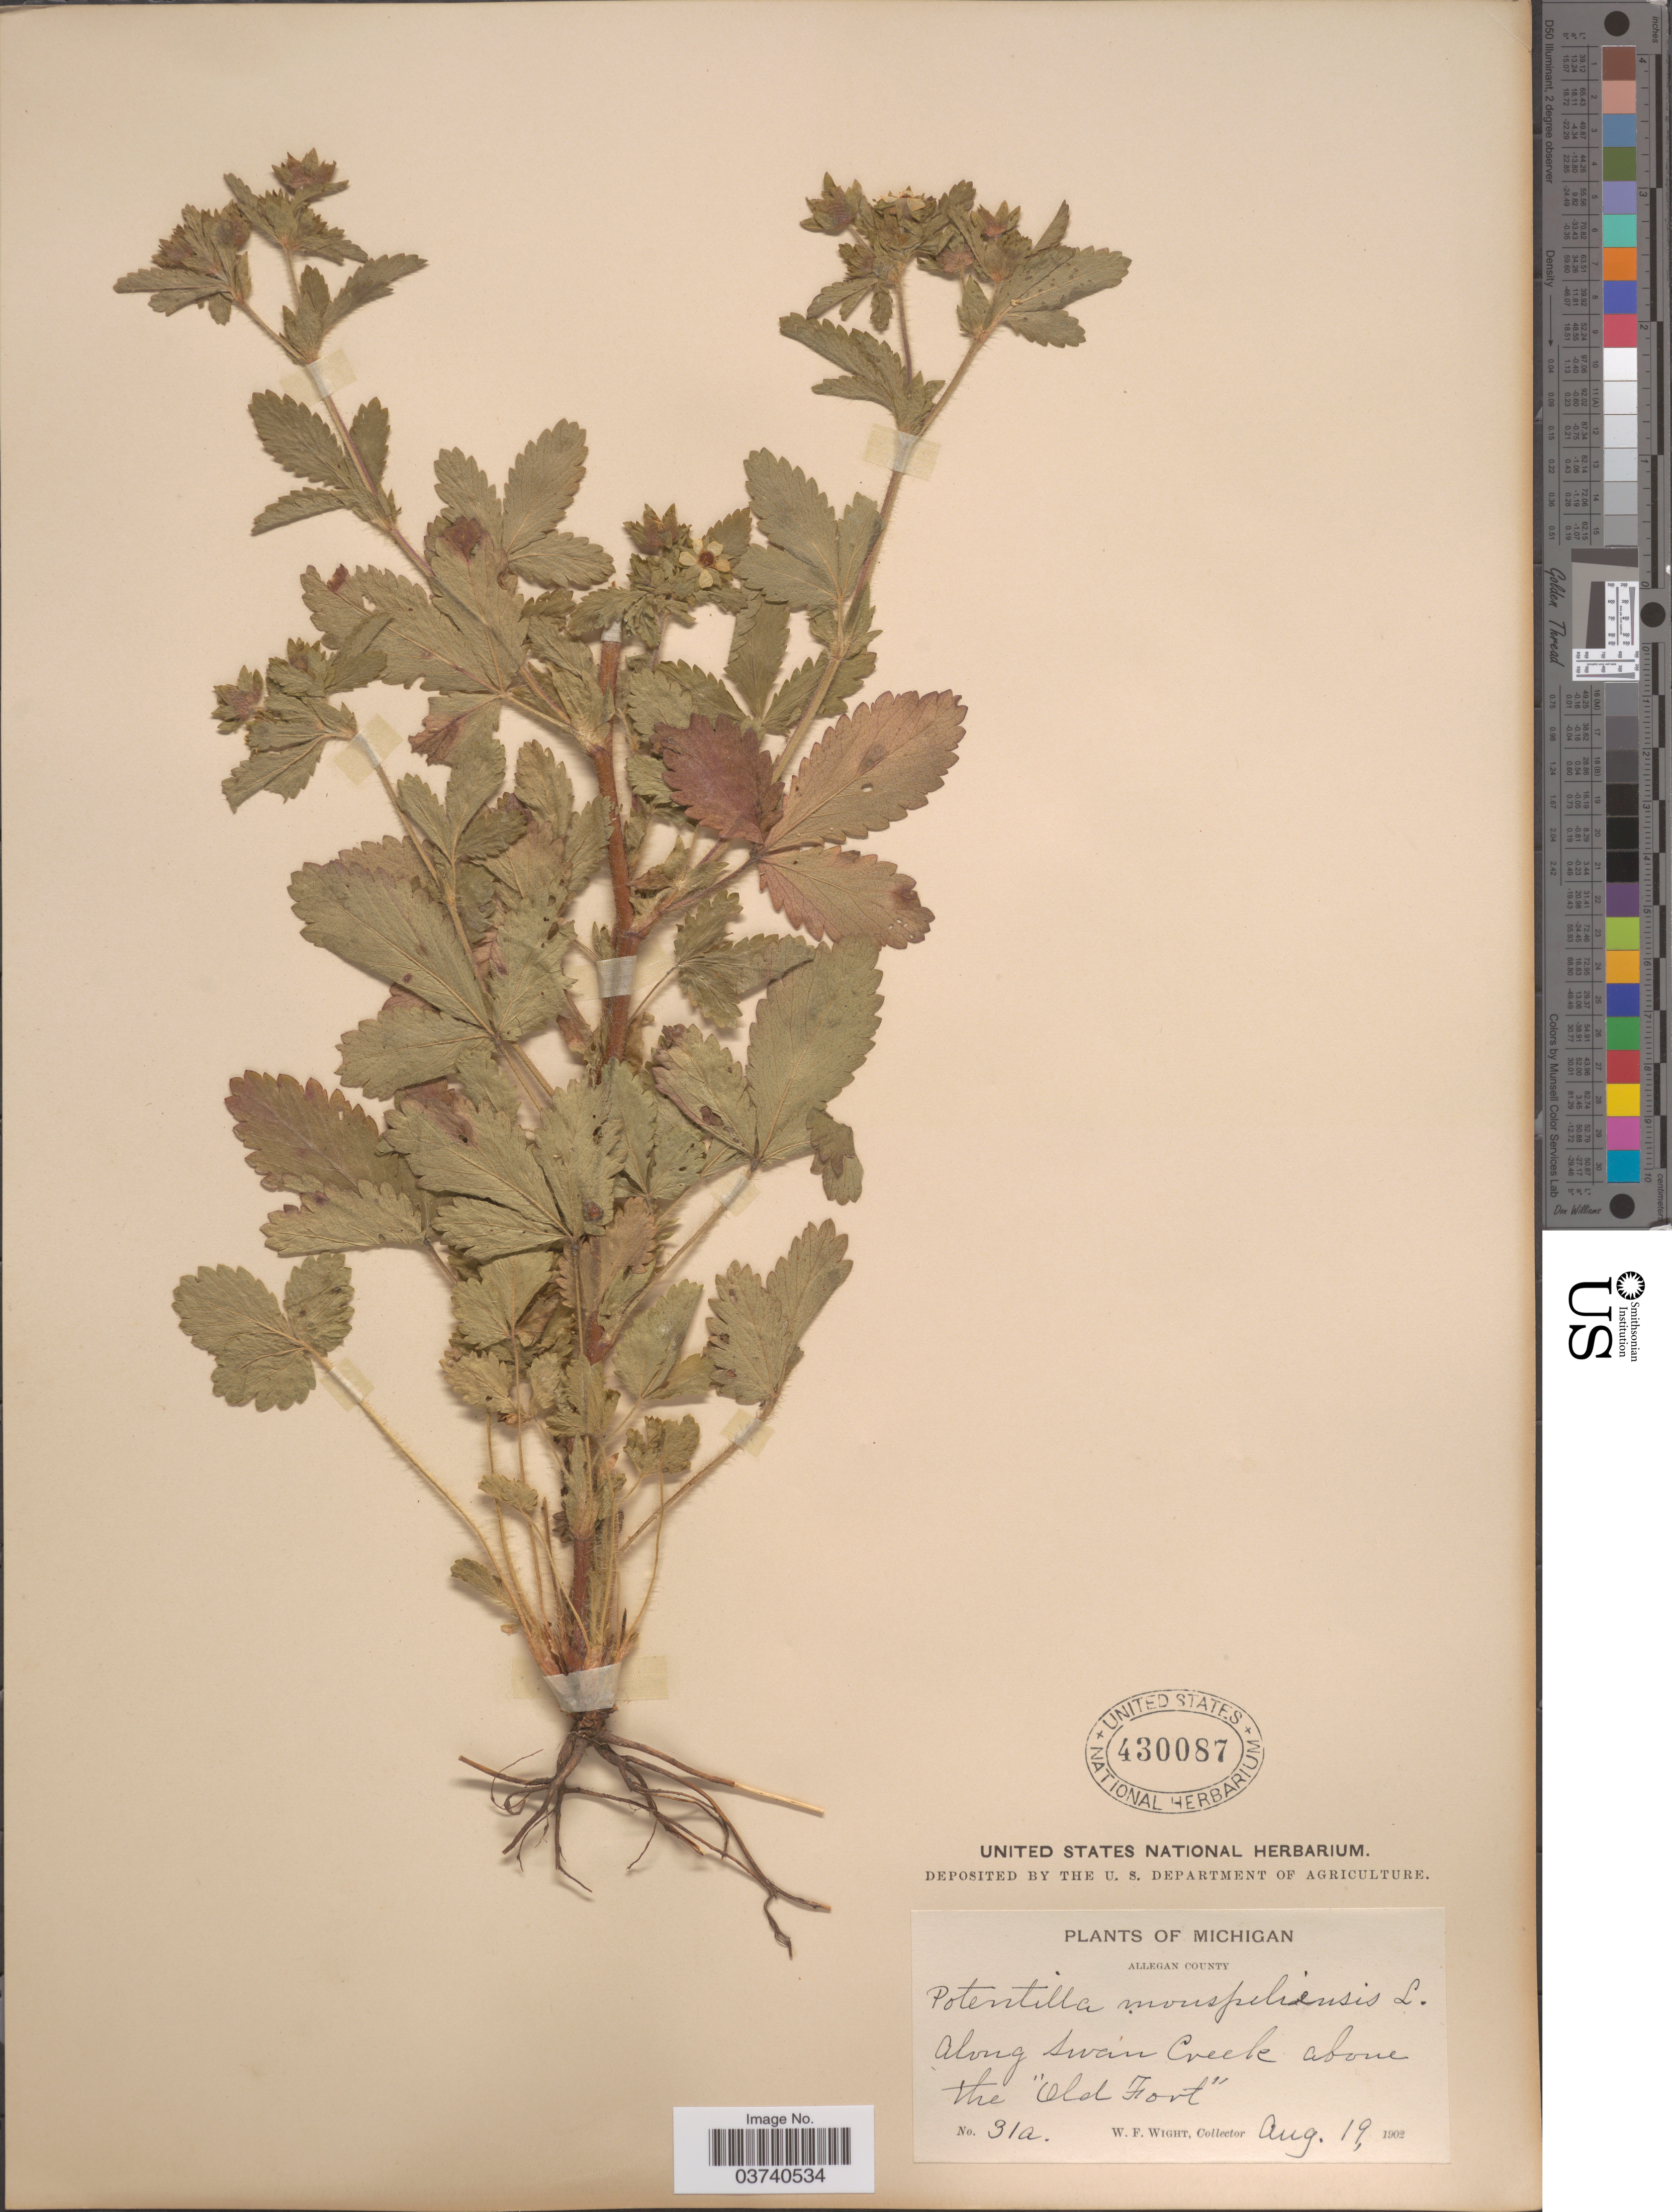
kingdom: Plantae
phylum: Tracheophyta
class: Magnoliopsida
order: Rosales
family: Rosaceae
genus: Potentilla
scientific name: Potentilla norvegica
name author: L.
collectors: W. Wight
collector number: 31a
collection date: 1902-08-19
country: United States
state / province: Michigan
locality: Allegan County. Along Swan Creek, above the "Old Fort".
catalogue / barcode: US 430087